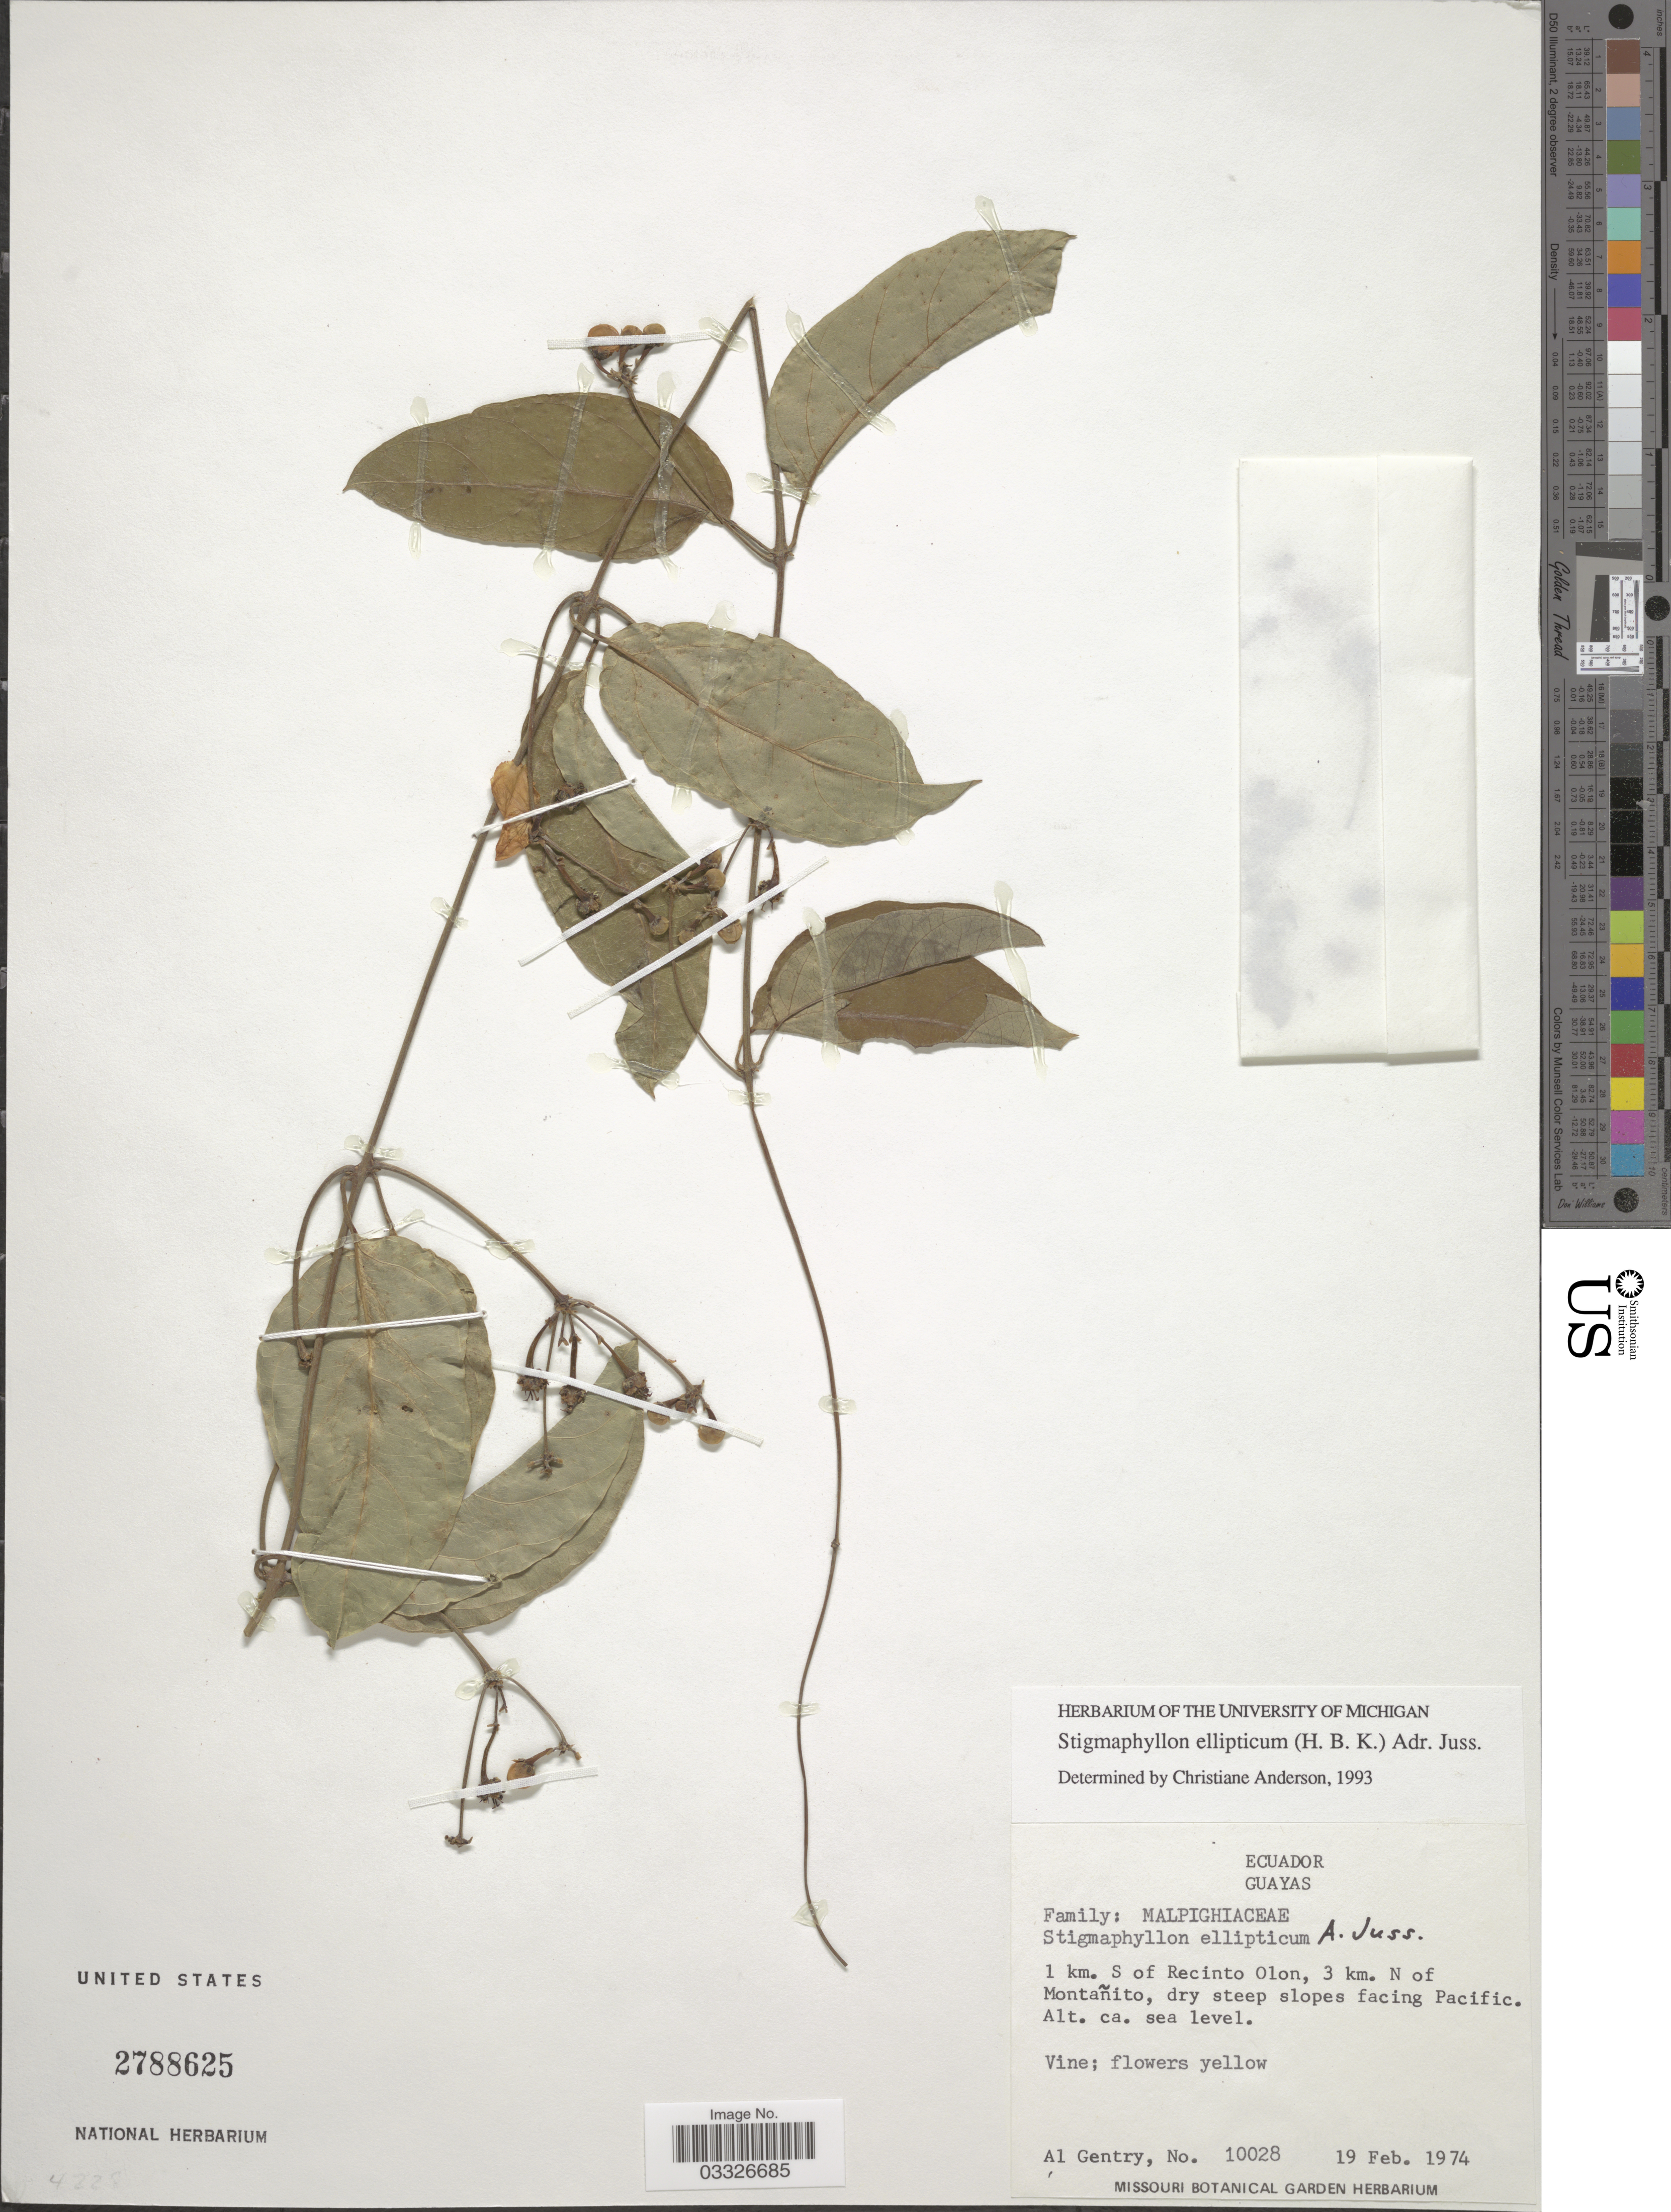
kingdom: Plantae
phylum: Tracheophyta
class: Magnoliopsida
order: Malpighiales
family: Malpighiaceae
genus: Stigmaphyllon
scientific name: Stigmaphyllon ellipticum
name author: (Kunth) A. Juss.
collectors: A. H. Gentry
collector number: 10028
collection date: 1974-02-19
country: Ecuador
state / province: Guayas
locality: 1 km. S of Recinto Olon, 3 km. N of Montañito, dry steep slopes facing Pacific.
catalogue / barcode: US 2788625